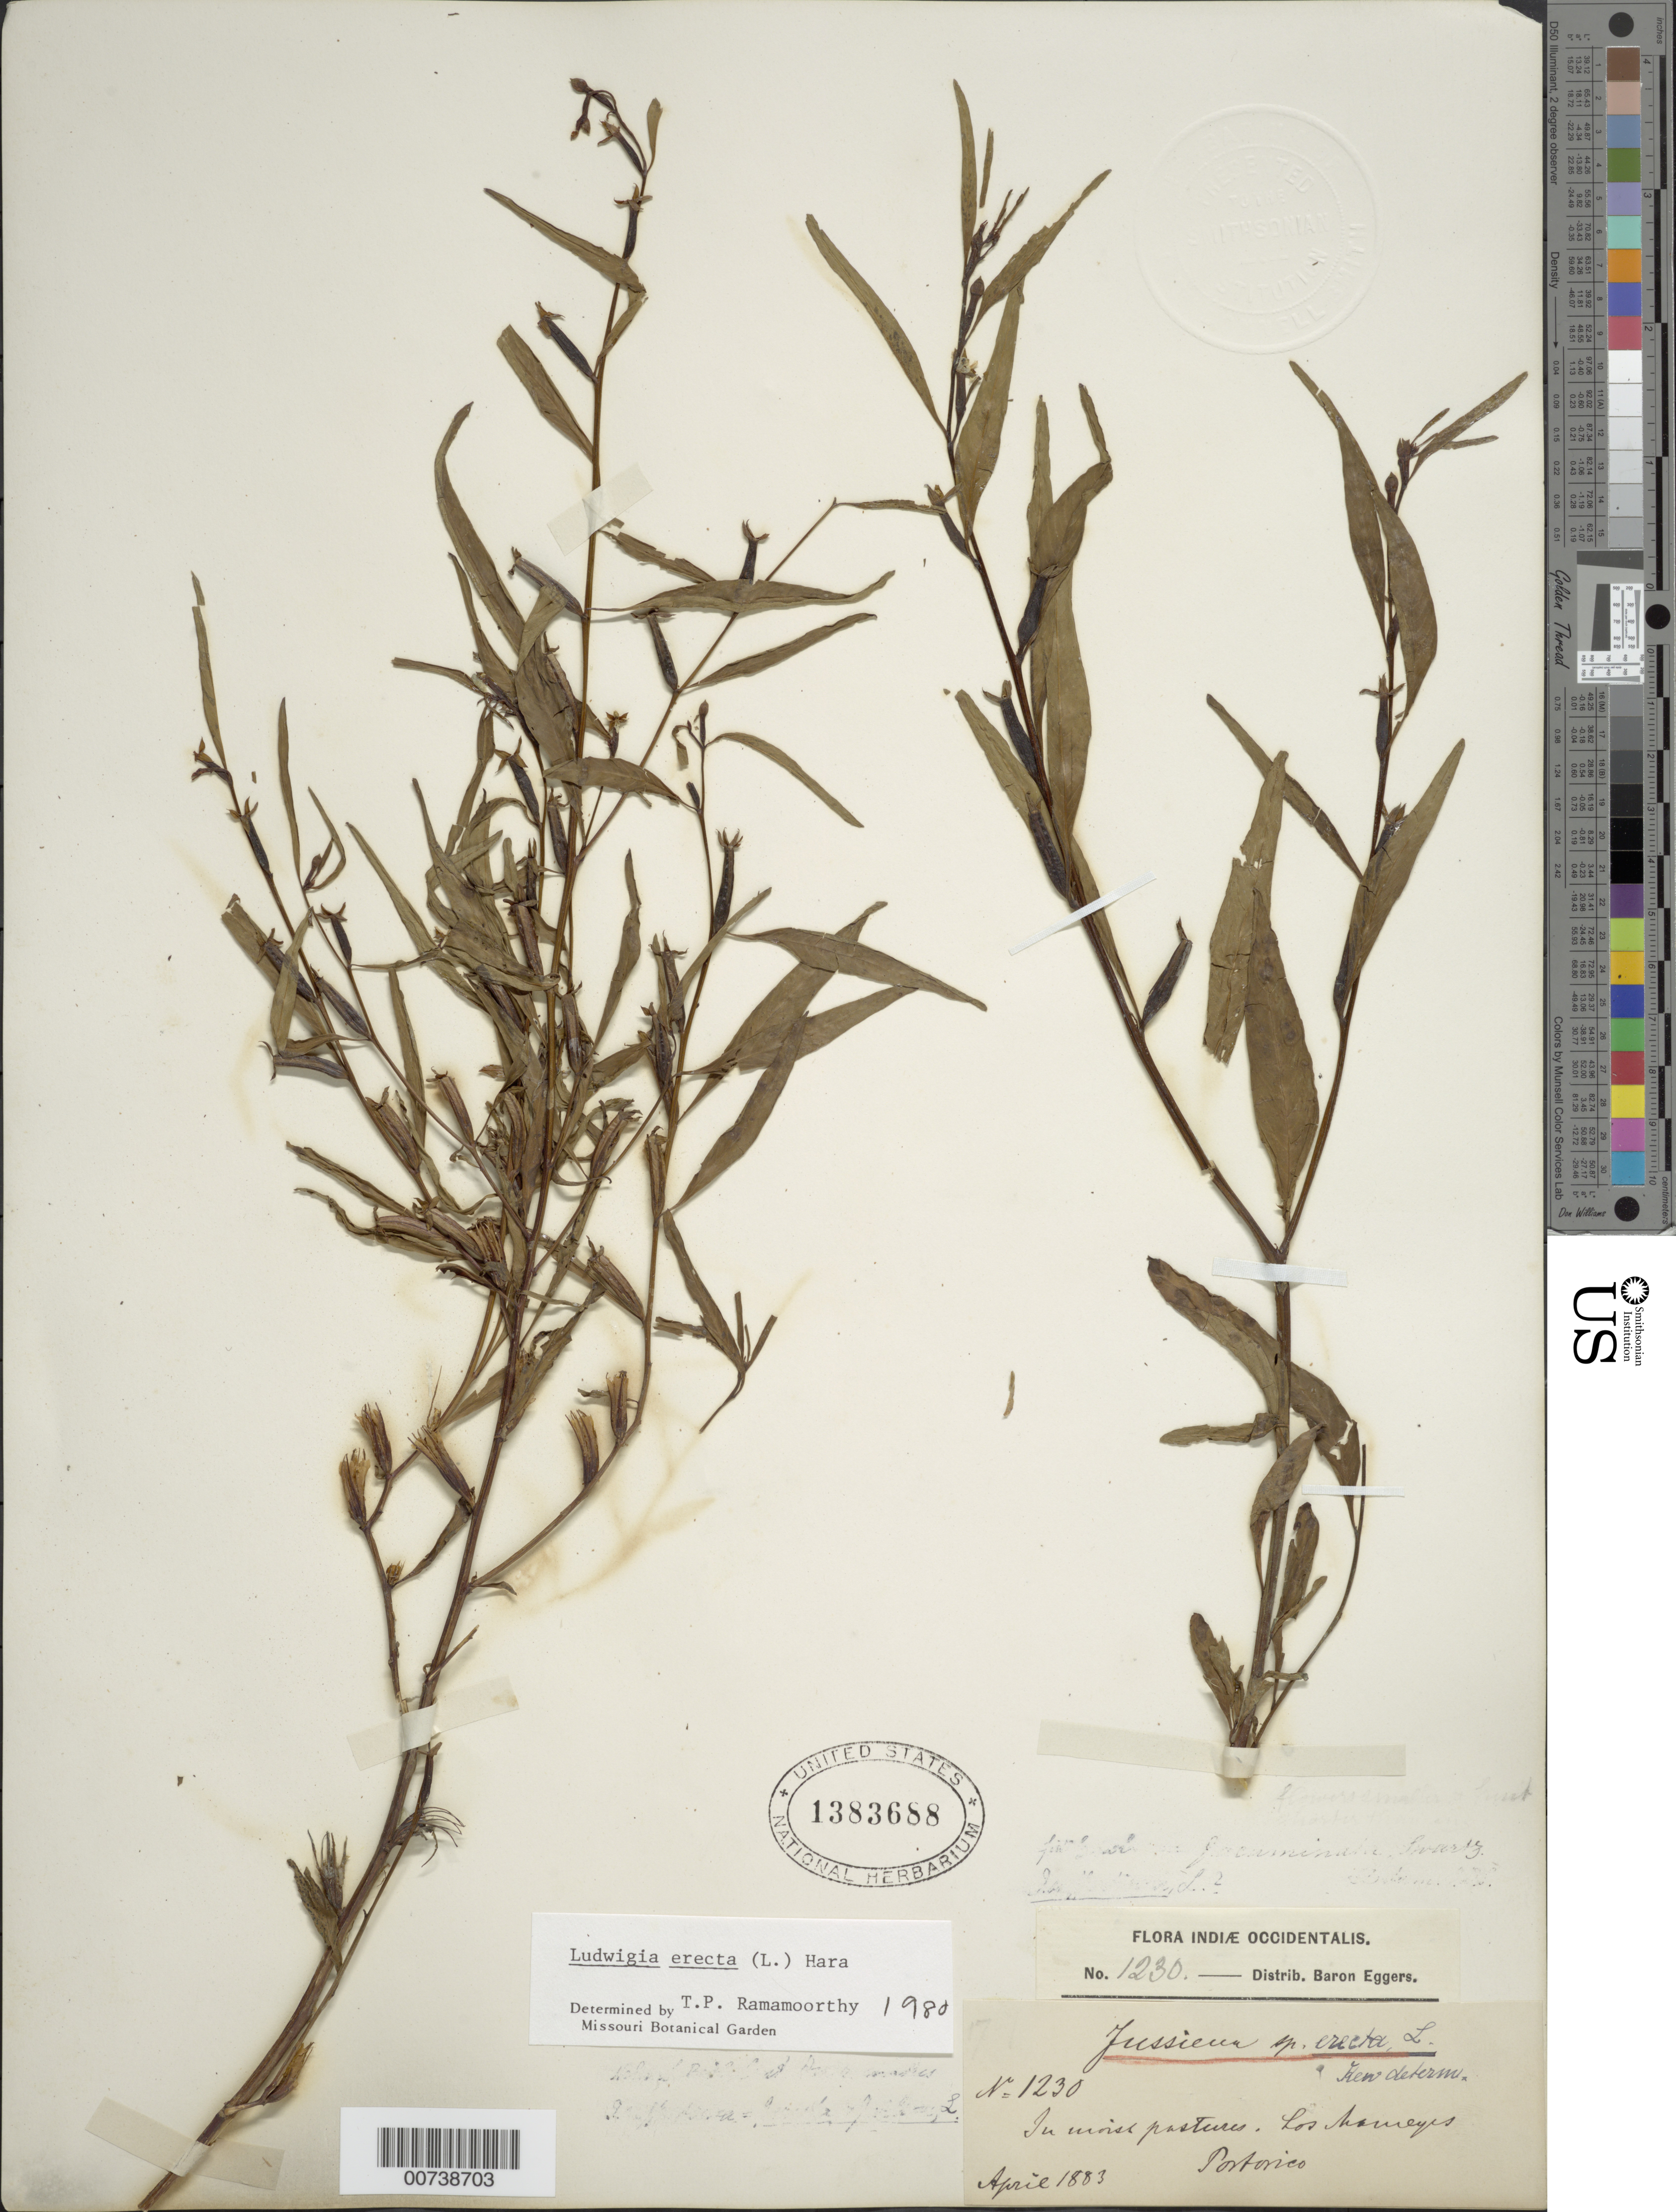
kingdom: Plantae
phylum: Tracheophyta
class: Magnoliopsida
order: Myrtales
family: Onagraceae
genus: Ludwigia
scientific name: Ludwigia erecta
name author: (L.) H. Hara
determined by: Ramamoorthy, T. P.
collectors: H. F. A. von Eggers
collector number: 1230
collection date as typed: Apr 1883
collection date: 1883-04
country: Puerto Rico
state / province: Río Grande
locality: Los Mameyes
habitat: In moist pastures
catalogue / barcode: US 1383688